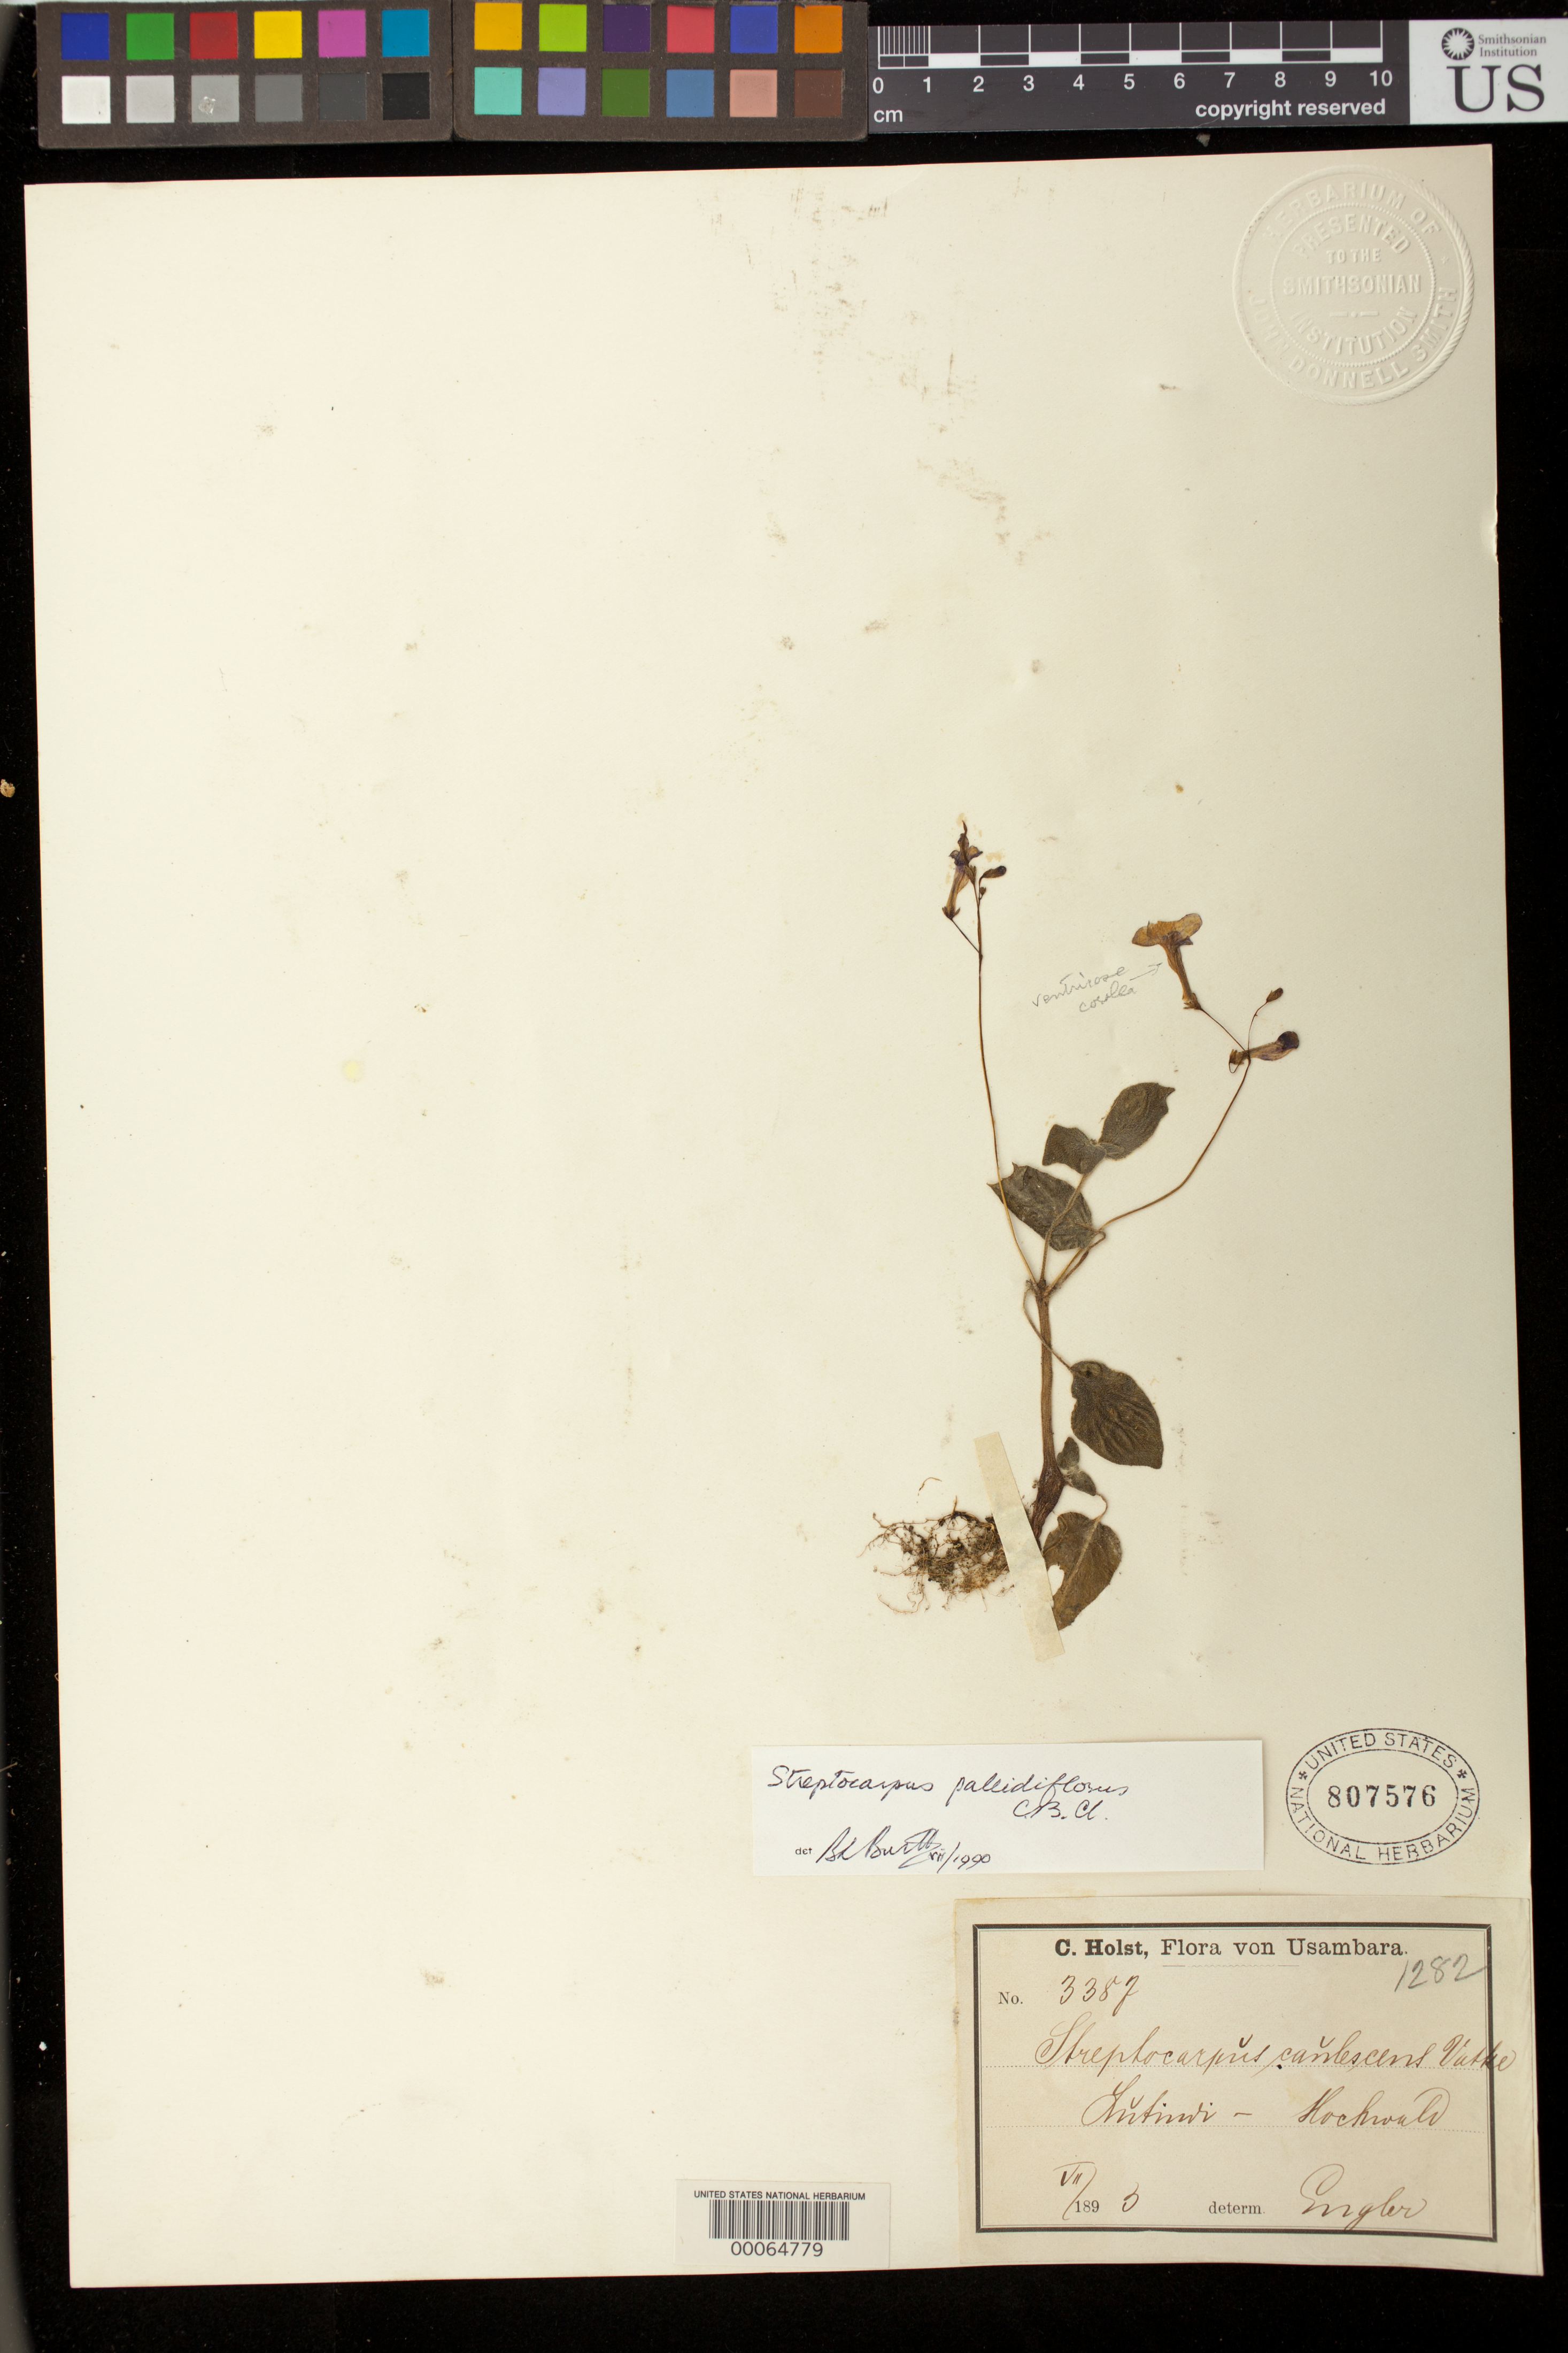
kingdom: Plantae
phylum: Tracheophyta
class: Magnoliopsida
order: Lamiales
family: Gesneriaceae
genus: Streptocarpus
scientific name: Streptocarpus pallidiflorus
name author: C.B. Clarke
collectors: C. H. Holst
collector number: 3387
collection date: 1890-07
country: Tanzania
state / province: Tanga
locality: Usambara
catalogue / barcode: US 807576